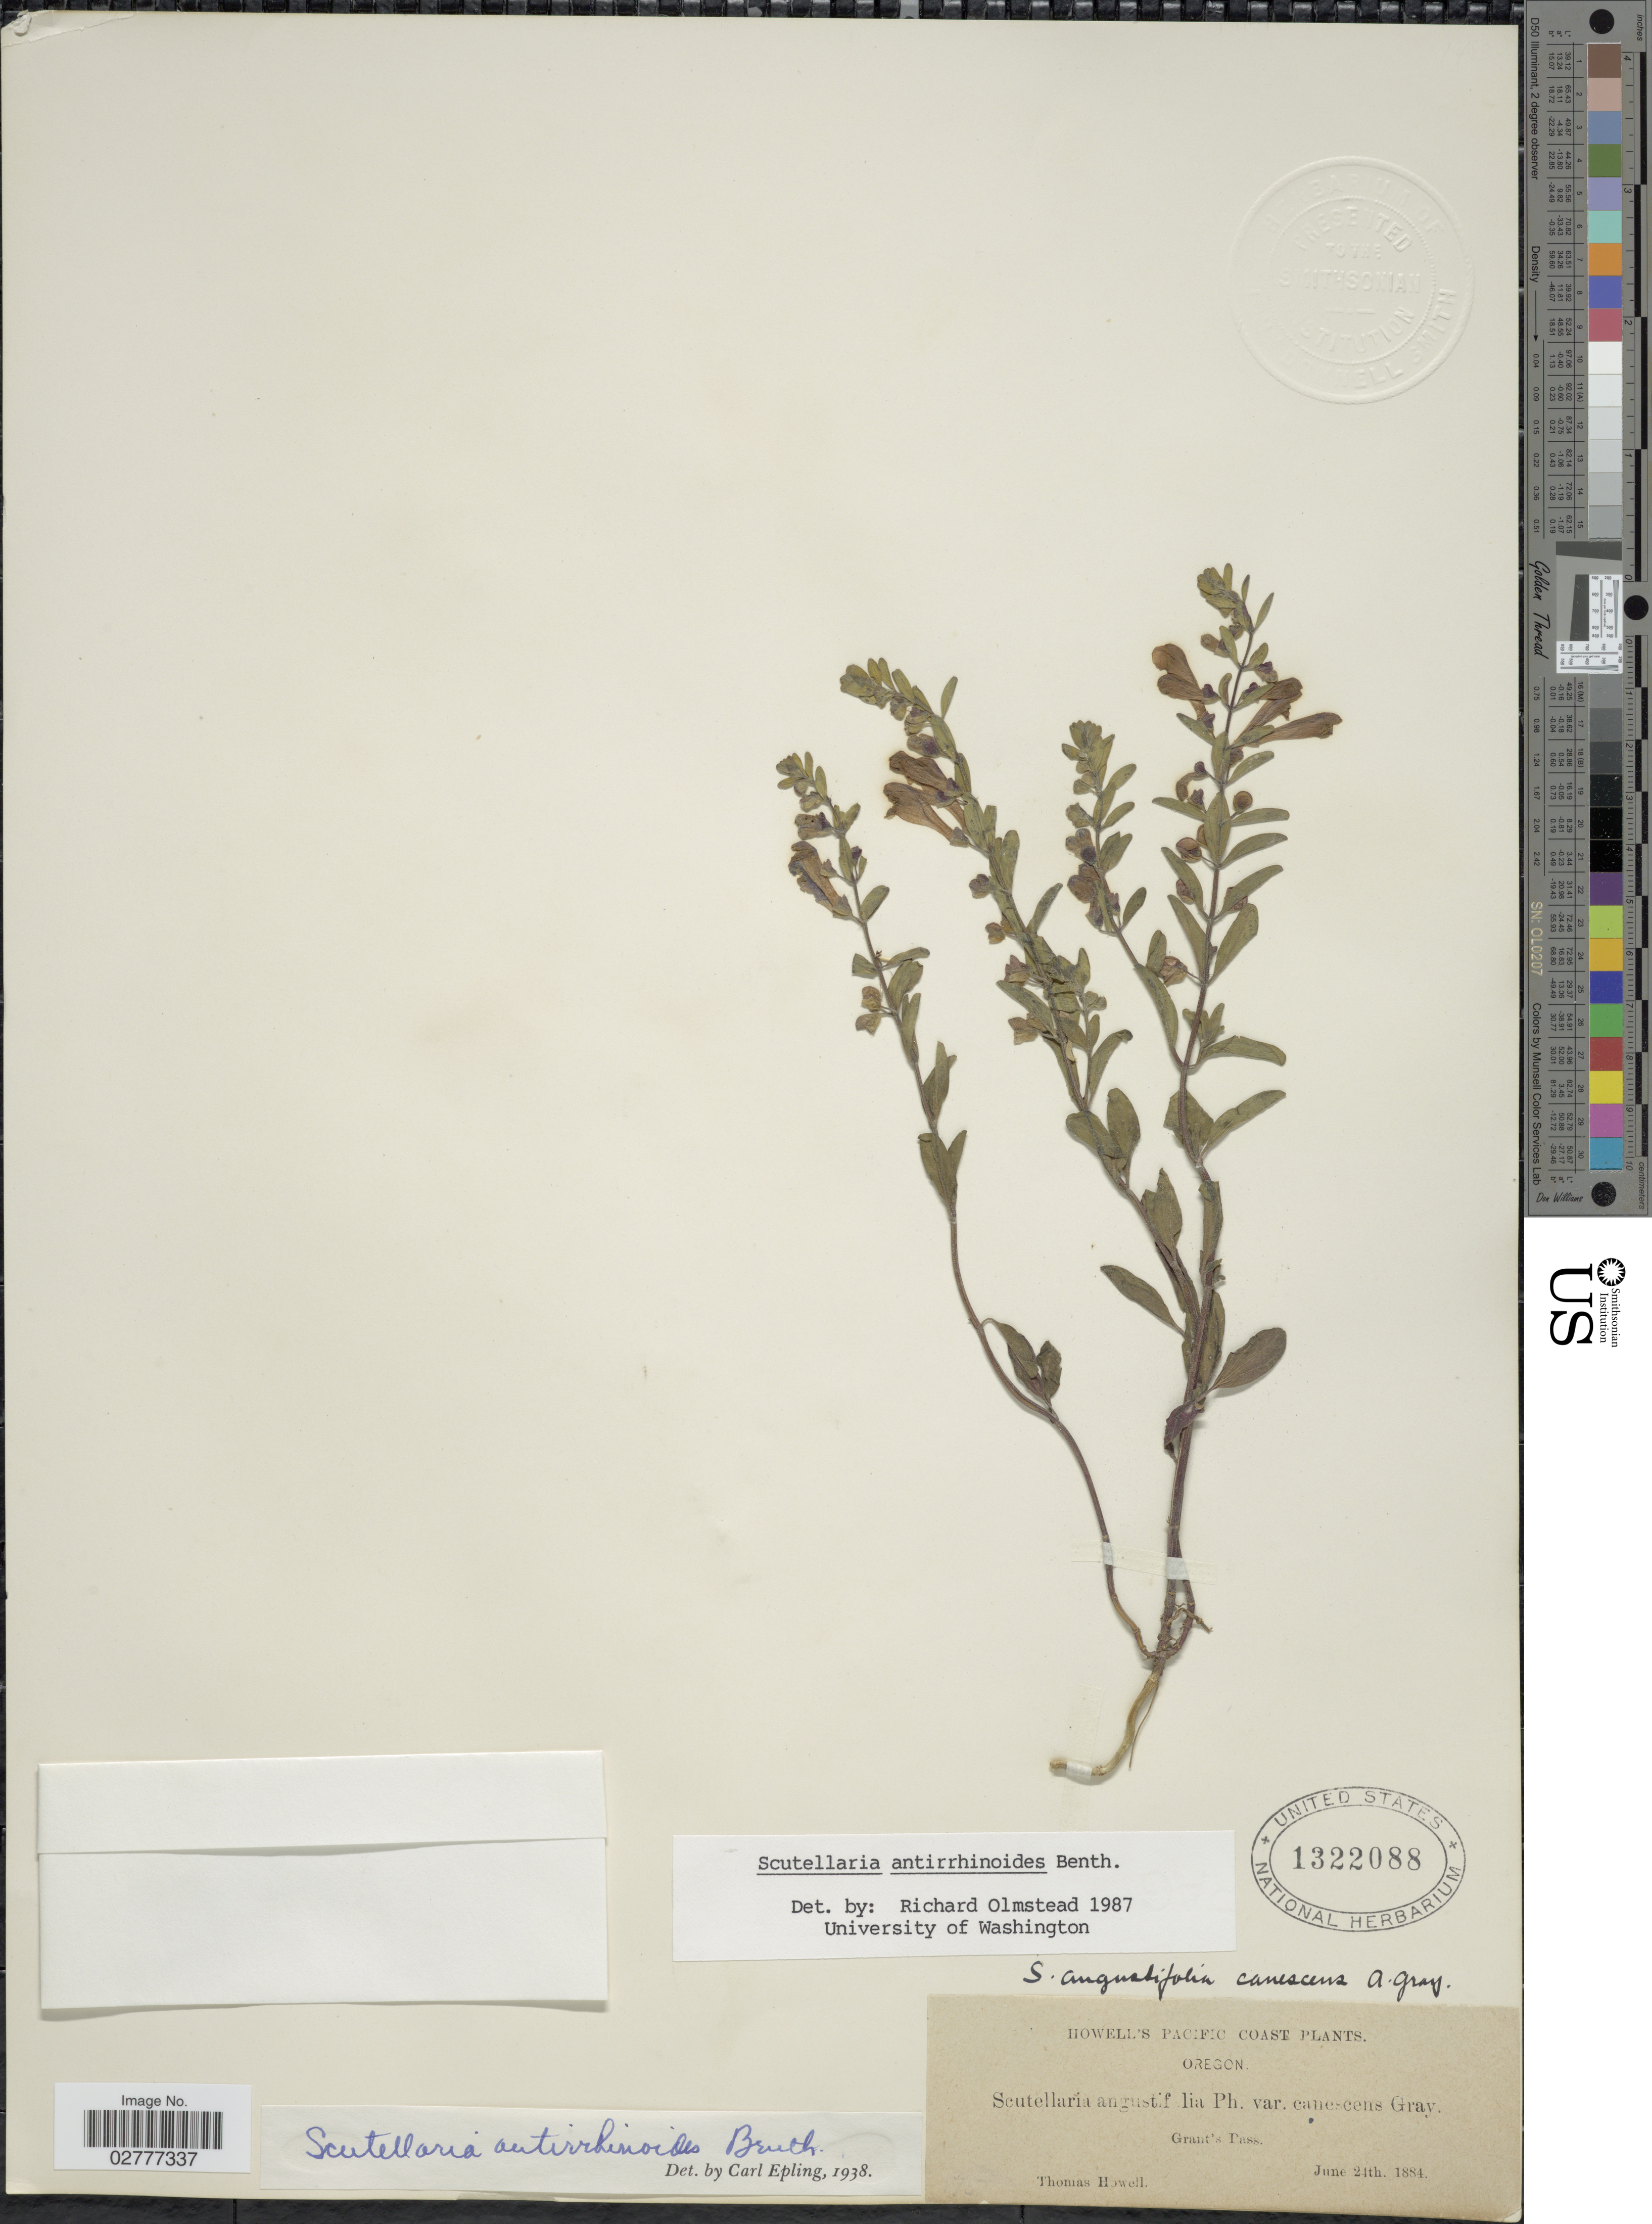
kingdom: Plantae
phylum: Tracheophyta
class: Magnoliopsida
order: Lamiales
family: Lamiaceae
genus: Scutellaria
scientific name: Scutellaria antirrhinoides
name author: Benth.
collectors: T. Howell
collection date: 1884-06-24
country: United States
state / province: Oregon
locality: Pacific Coast. Grant's Pass.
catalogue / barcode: US 1322088